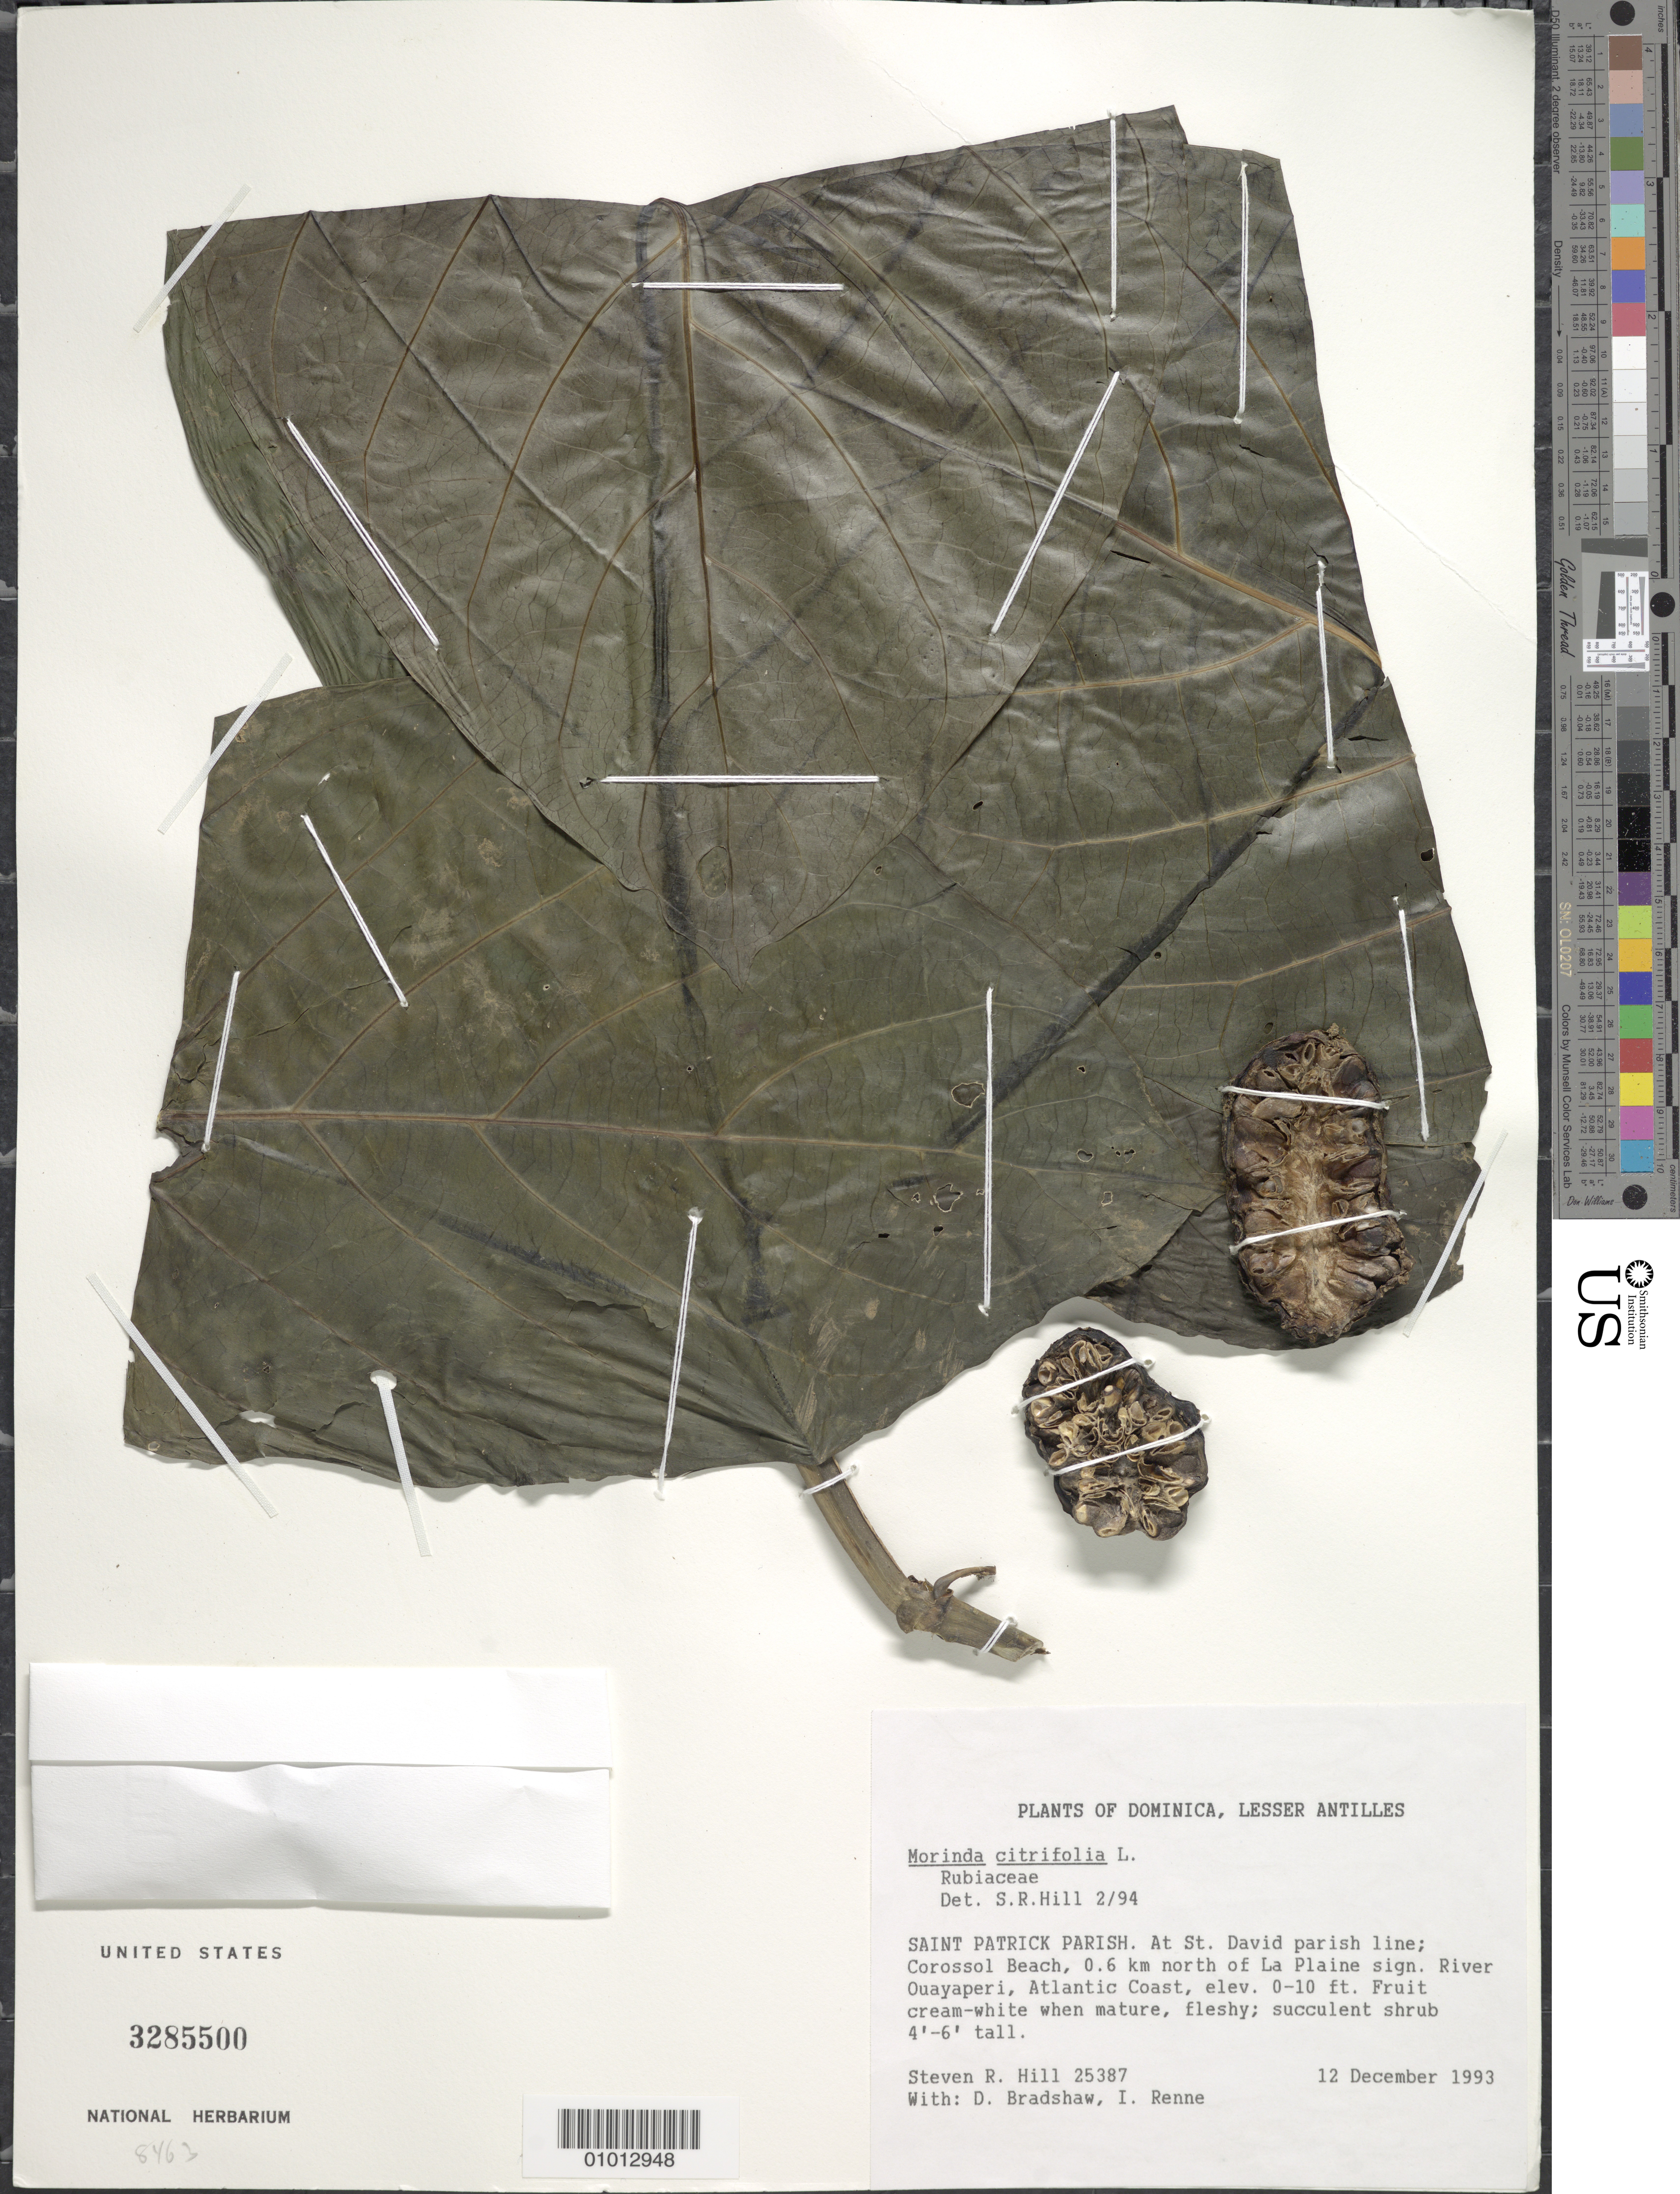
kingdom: Plantae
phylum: Tracheophyta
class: Magnoliopsida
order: Gentianales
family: Rubiaceae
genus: Morinda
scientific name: Morinda citrifolia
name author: L.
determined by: Hill, Steven R.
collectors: S. R. Hill, D. Bradshaw & I. Renne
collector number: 25387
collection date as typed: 12 Dec 1993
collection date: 1993-12-12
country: Dominica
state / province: St. Patrick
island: Dominica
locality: At St. David Parish line; Corossol Beach, 0.6 km north of La Plaine sign, River Ouayaperi, Atlantic coast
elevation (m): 3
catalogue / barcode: US 3285500